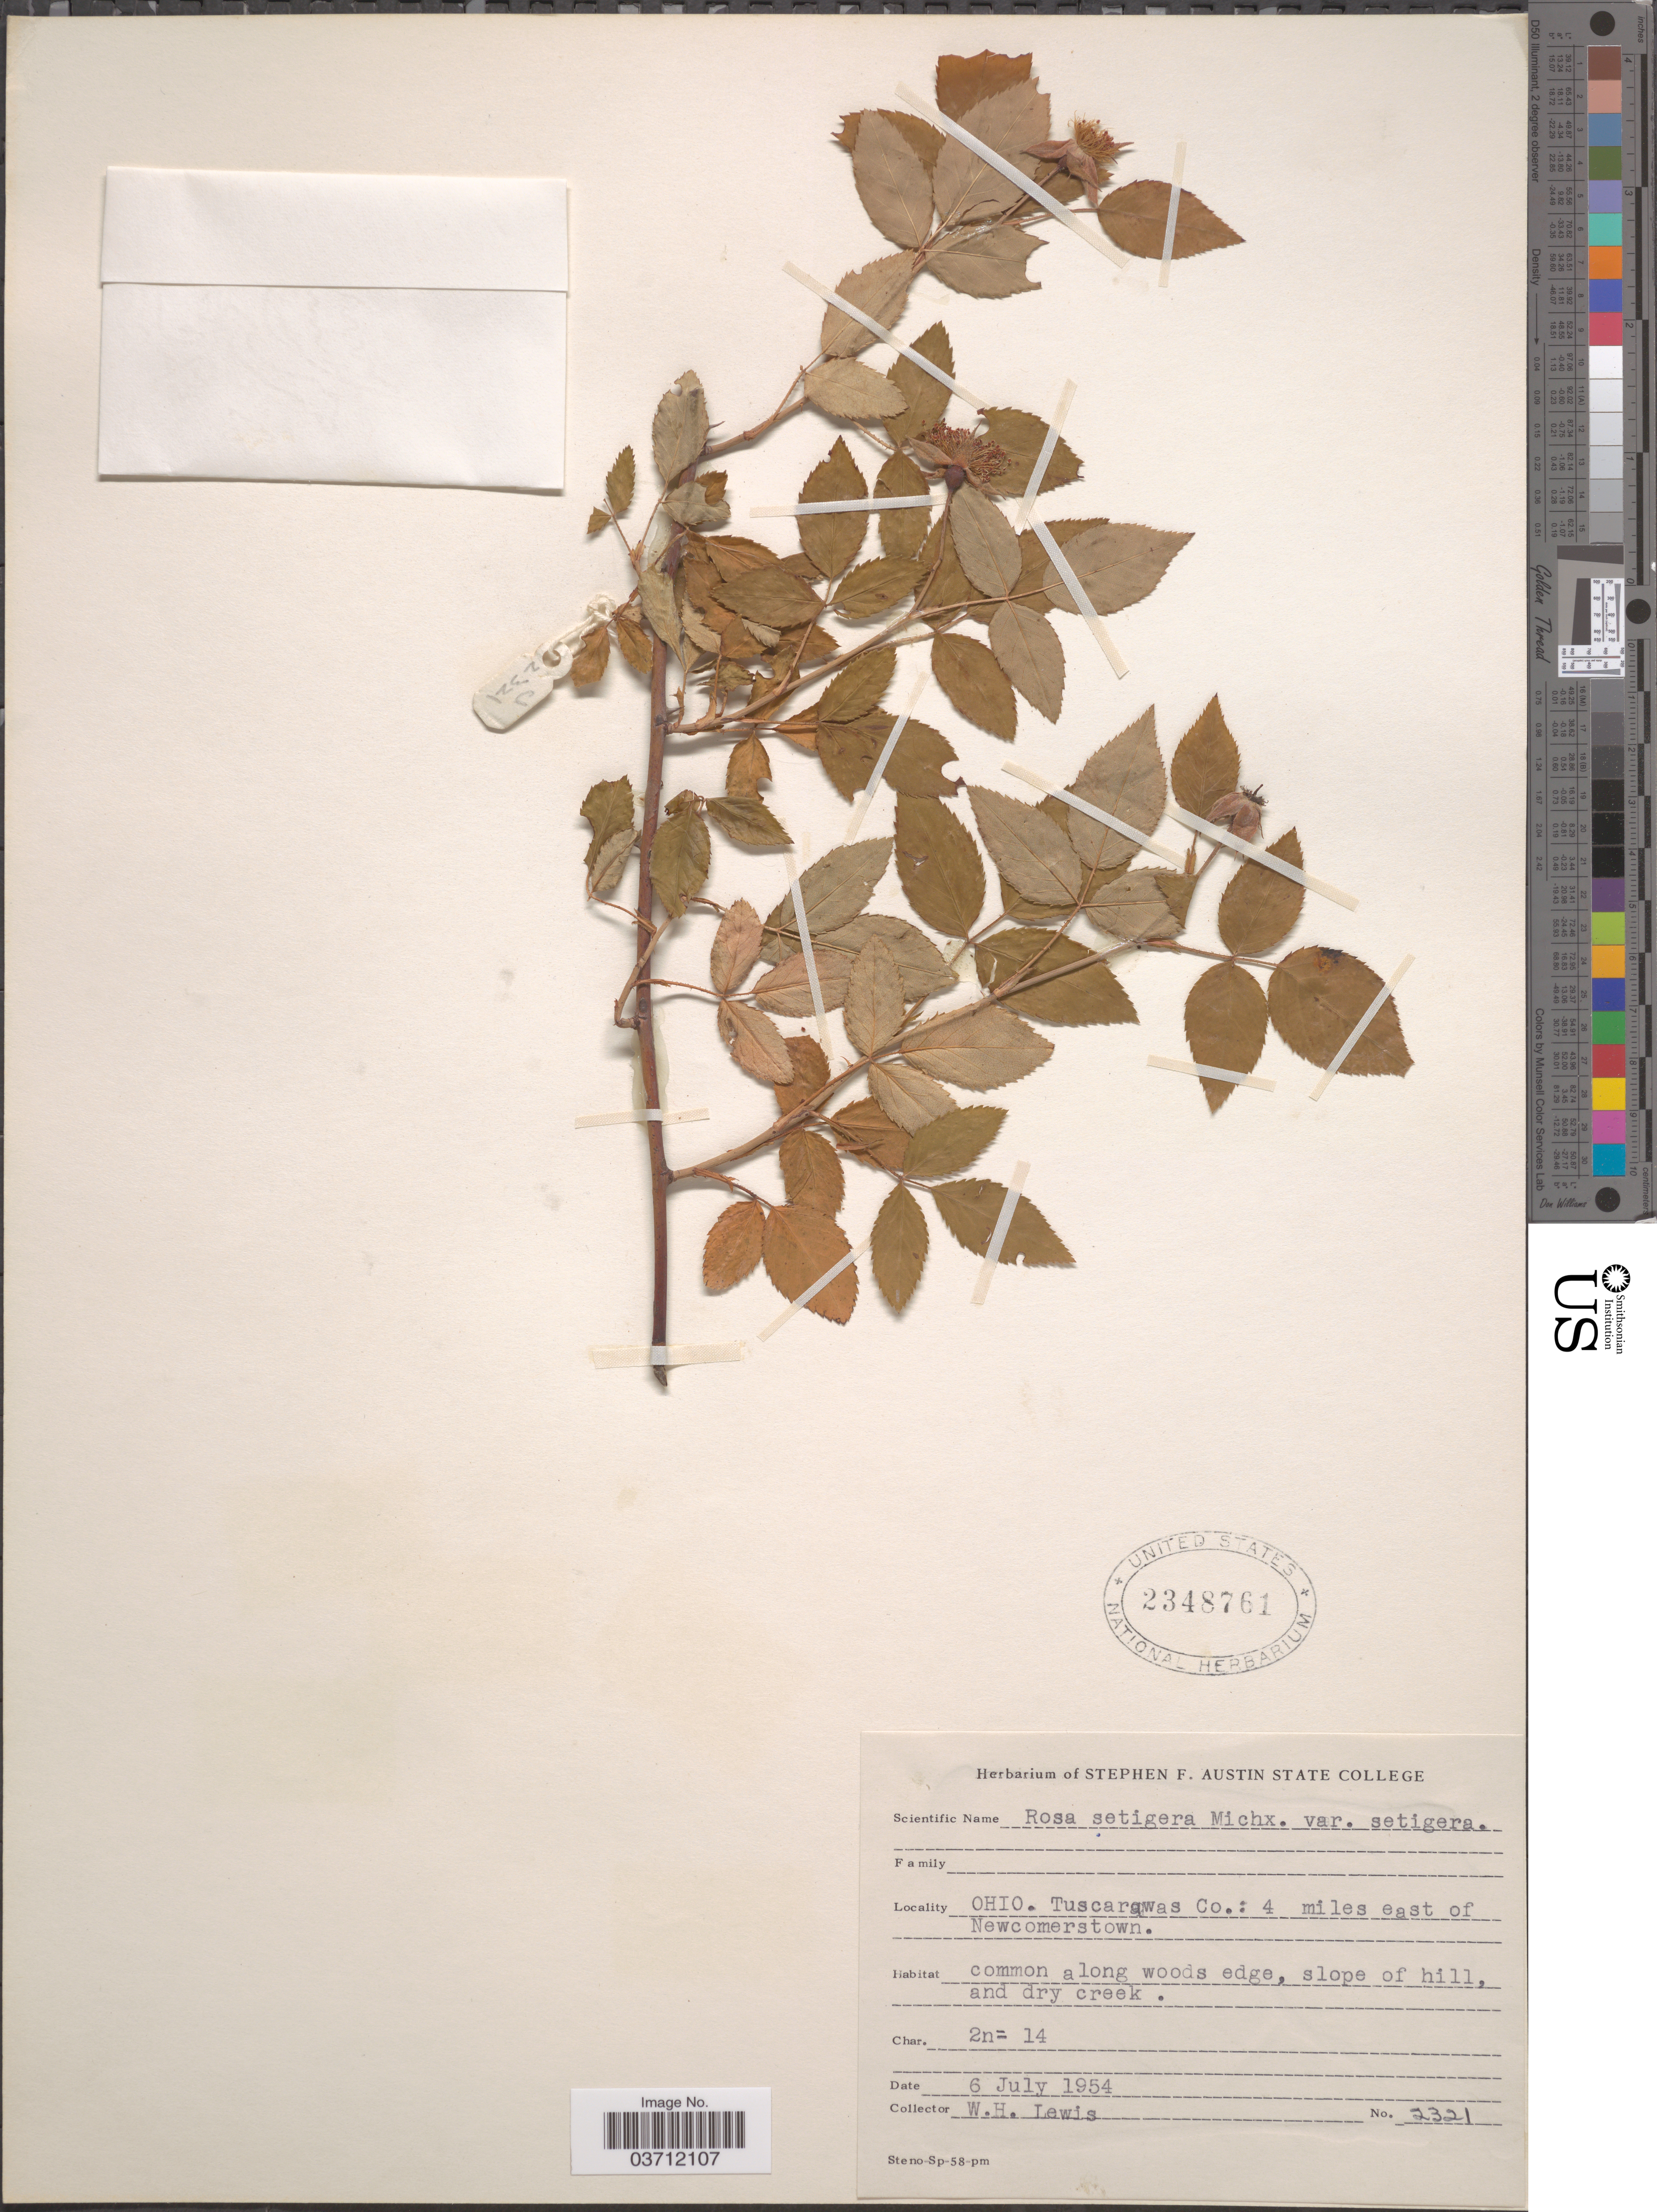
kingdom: Plantae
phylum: Tracheophyta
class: Magnoliopsida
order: Rosales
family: Rosaceae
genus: Rosa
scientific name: Rosa setigera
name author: Michx.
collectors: W. H. Lewis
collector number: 2321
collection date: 1954-07-06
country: United States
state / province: Ohio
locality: Tuscarqwas Co.: 4 miles east of Newcomerstown. Along woods edge, slope of hill, and dry creek.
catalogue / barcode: US 2348761